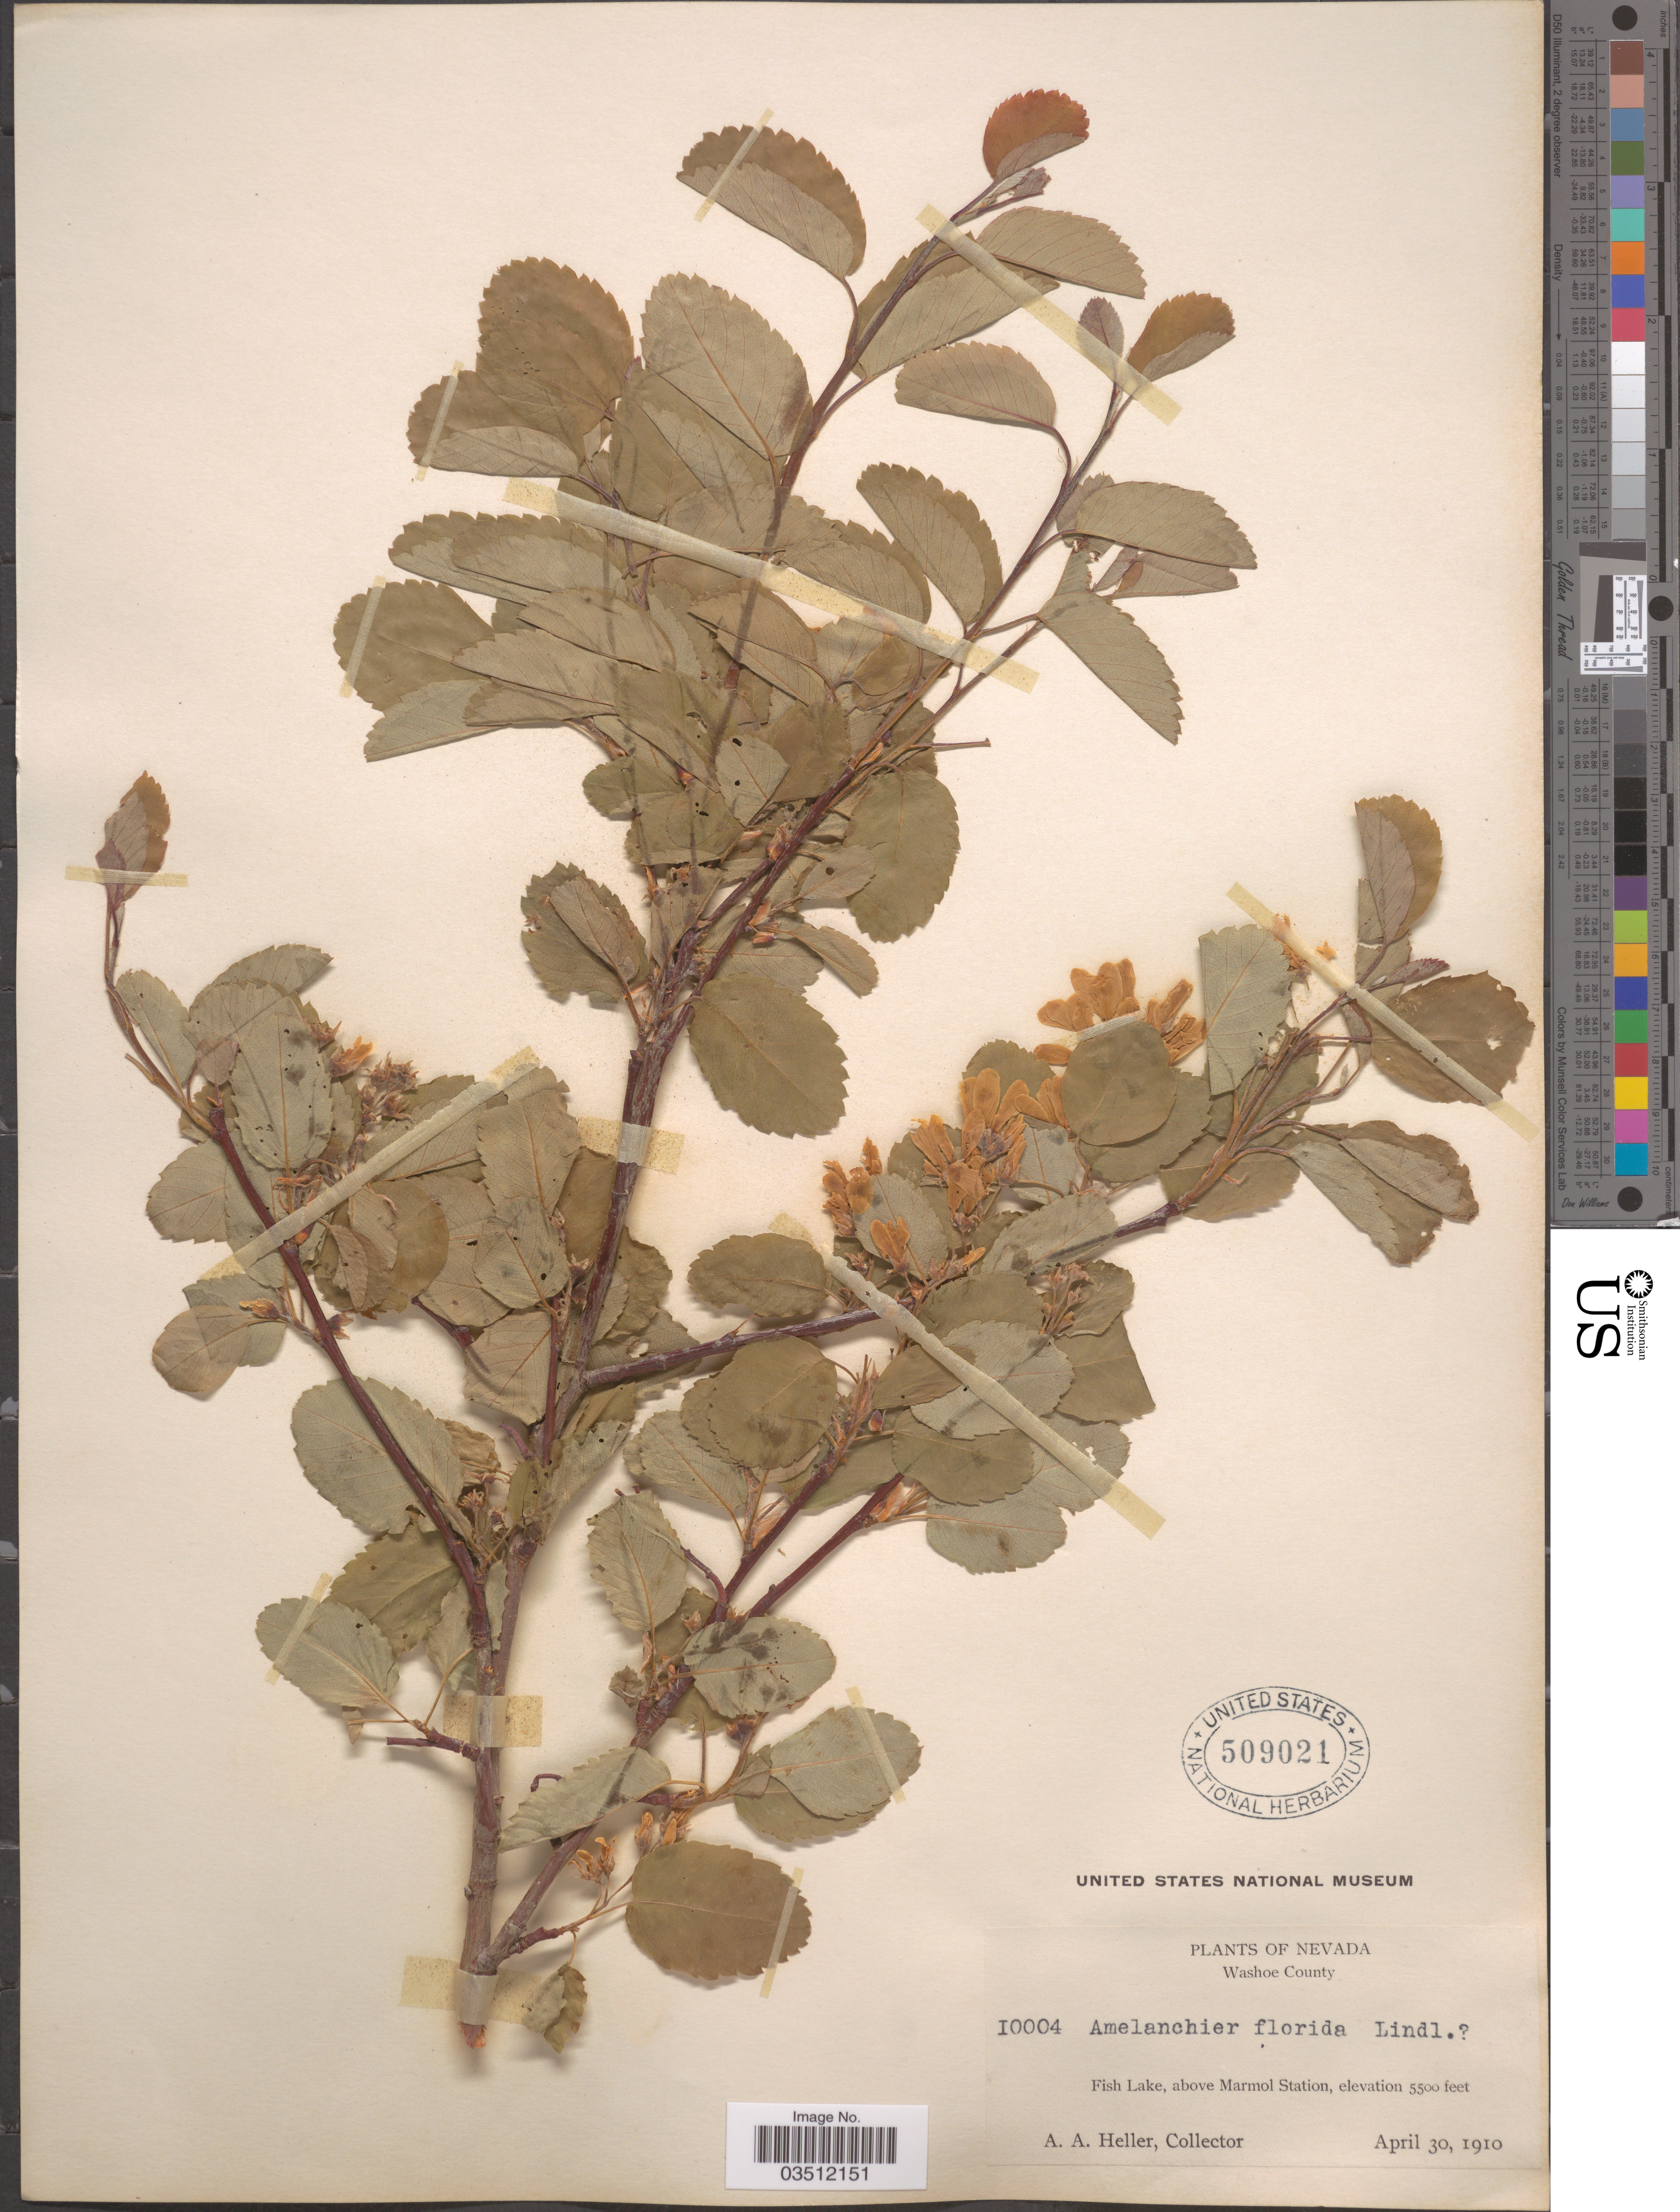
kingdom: Plantae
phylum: Tracheophyta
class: Magnoliopsida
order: Rosales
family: Rosaceae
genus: Amelanchier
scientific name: Amelanchier florida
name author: Lindl.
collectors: A. A. Heller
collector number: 10004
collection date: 1910-04-30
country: United States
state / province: Nevada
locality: Washoe County. Fish Lake, above Marmol Station.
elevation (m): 1676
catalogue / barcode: US 509021